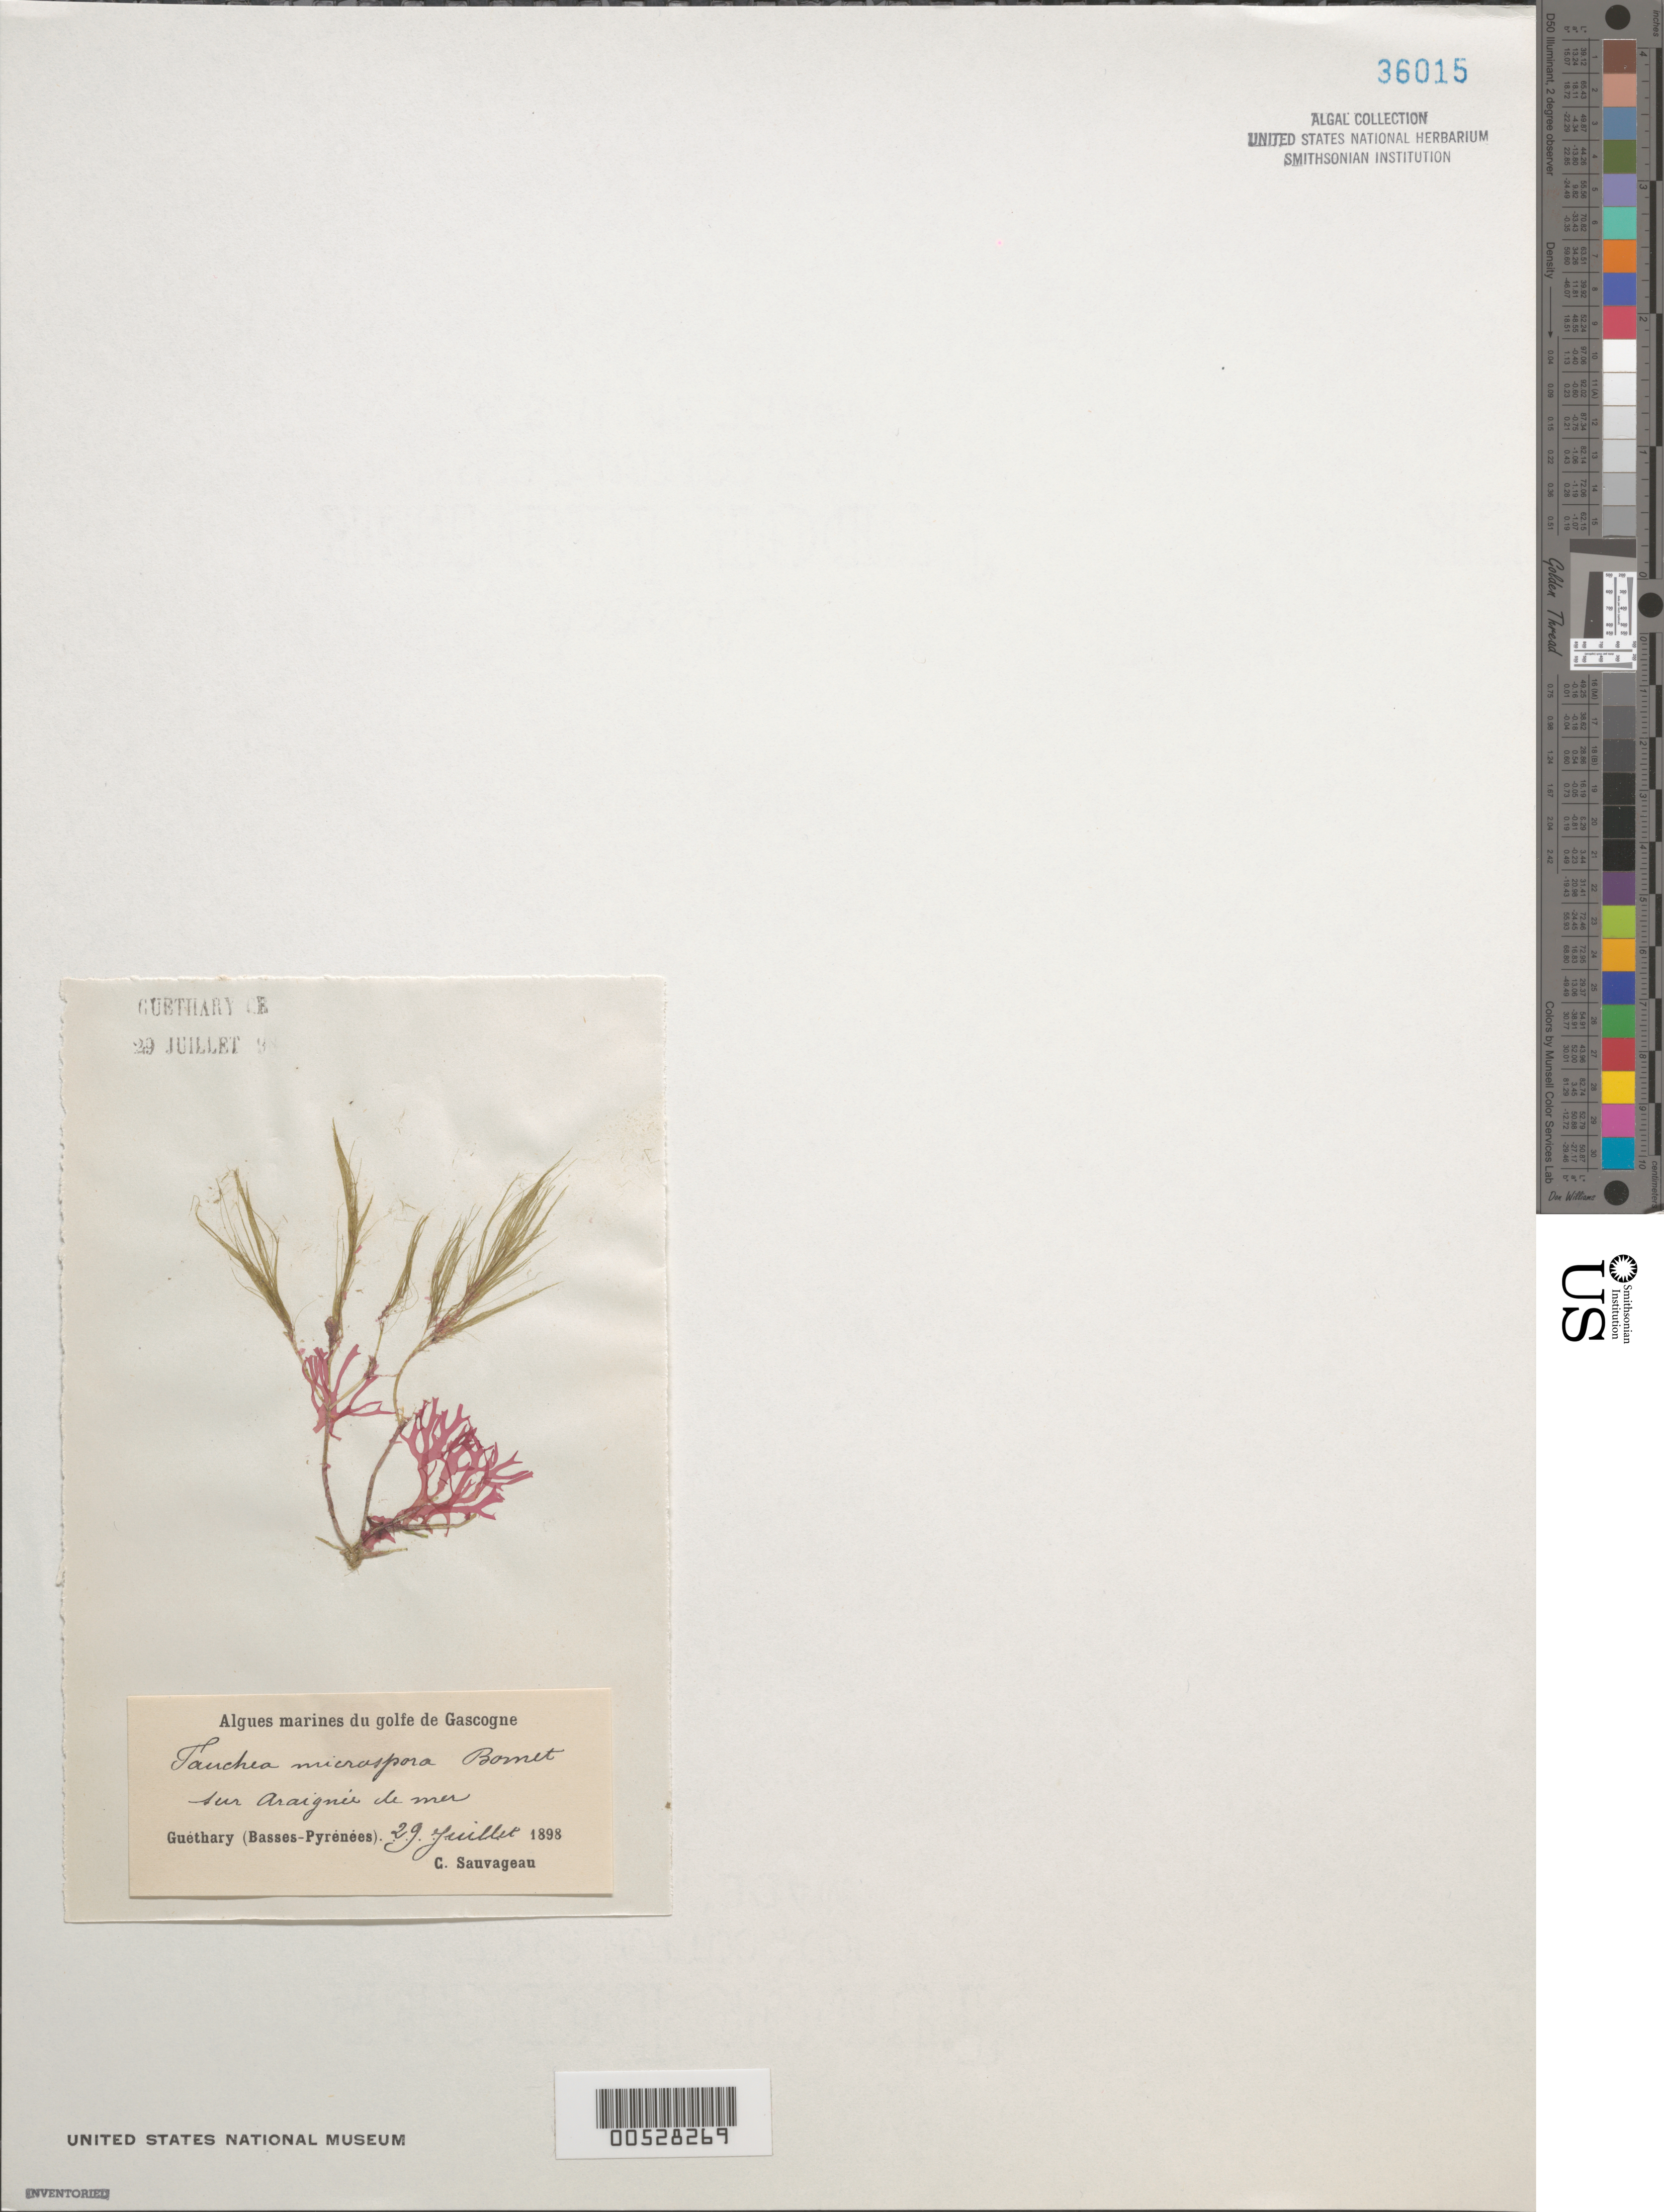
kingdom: Plantae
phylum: Rhodophyta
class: Florideophyceae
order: Rhodymeniales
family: Faucheaceae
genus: Gloiocladia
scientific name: Gloiocladia microspora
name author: (Rodríguez & Femenías) Berecibar et al.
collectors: C. F. Sauvageau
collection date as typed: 29 Jul 1898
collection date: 1898-07-29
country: France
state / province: Nouvelle-Aquitaine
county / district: Pyrénées-Atlantiques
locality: Guethary, Bay of Biscay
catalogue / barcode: US 36015